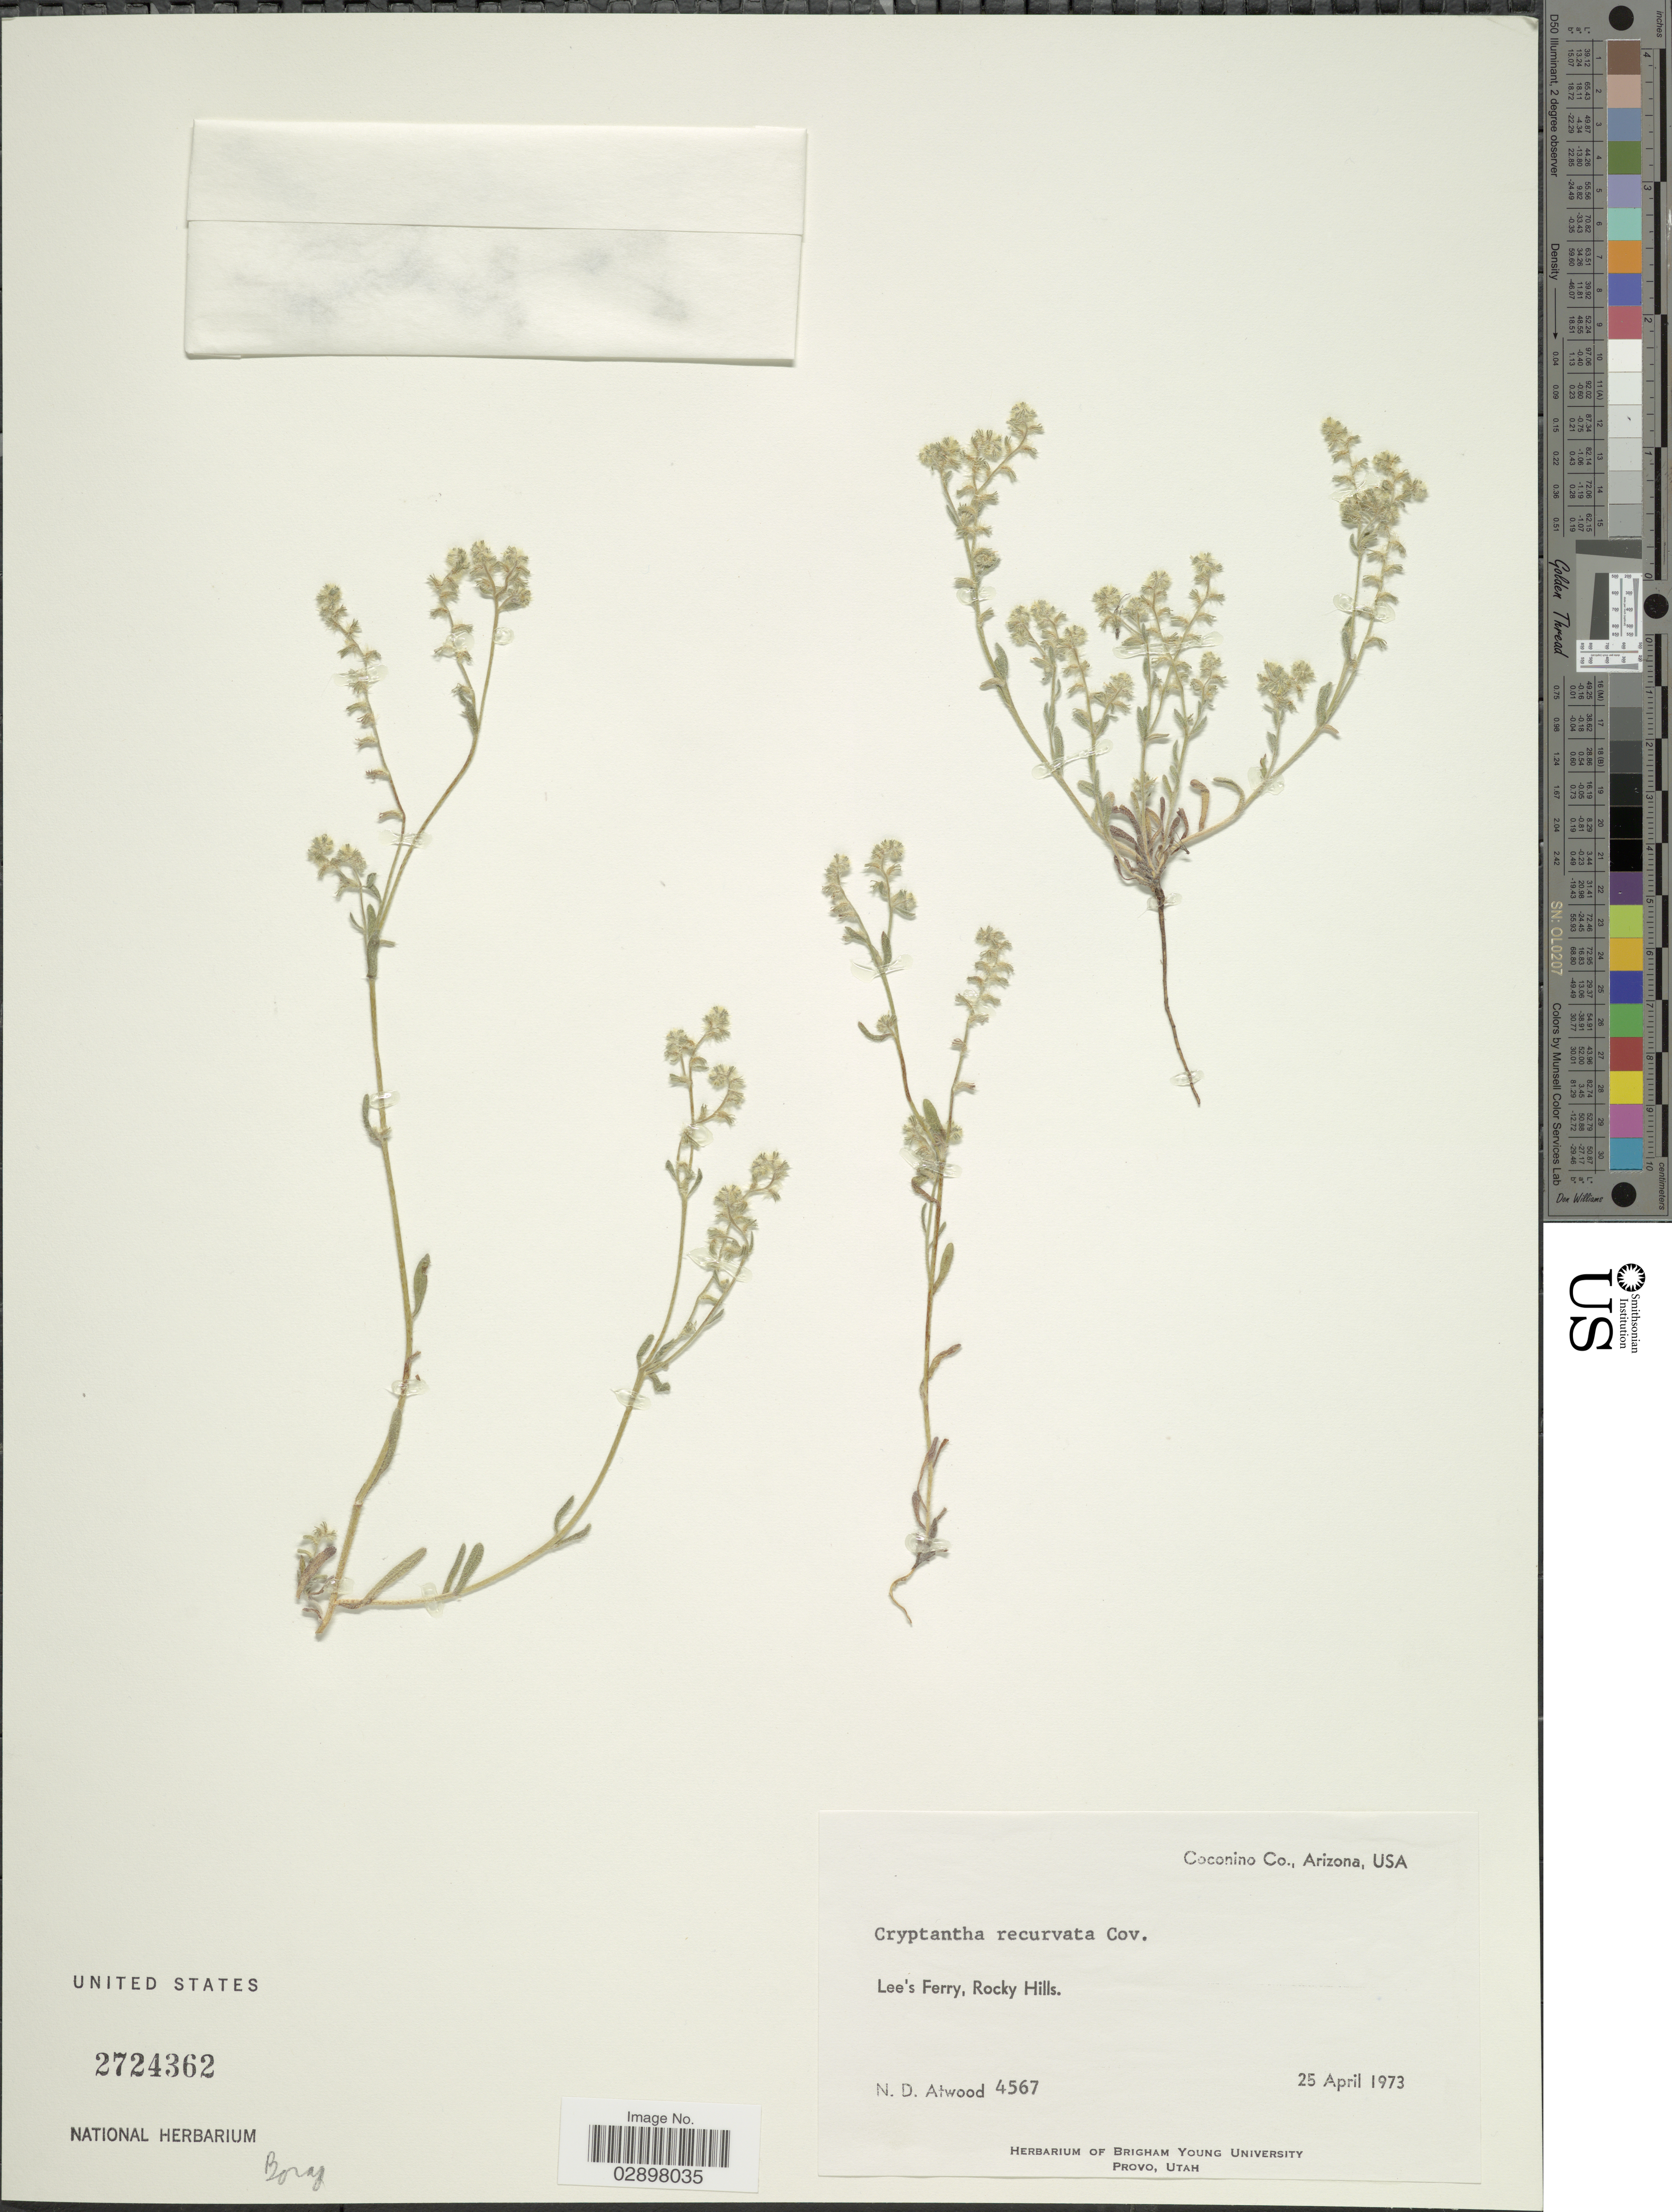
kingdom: Plantae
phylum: Tracheophyta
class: Magnoliopsida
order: Boraginales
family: Boraginaceae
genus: Cryptantha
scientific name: Cryptantha recurvata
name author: Coville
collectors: N. Atwood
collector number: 4567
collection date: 1973-04-25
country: United States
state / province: Arizona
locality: Coconino Co., Lee's Ferry, Rocky Hills.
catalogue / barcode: US 2724362